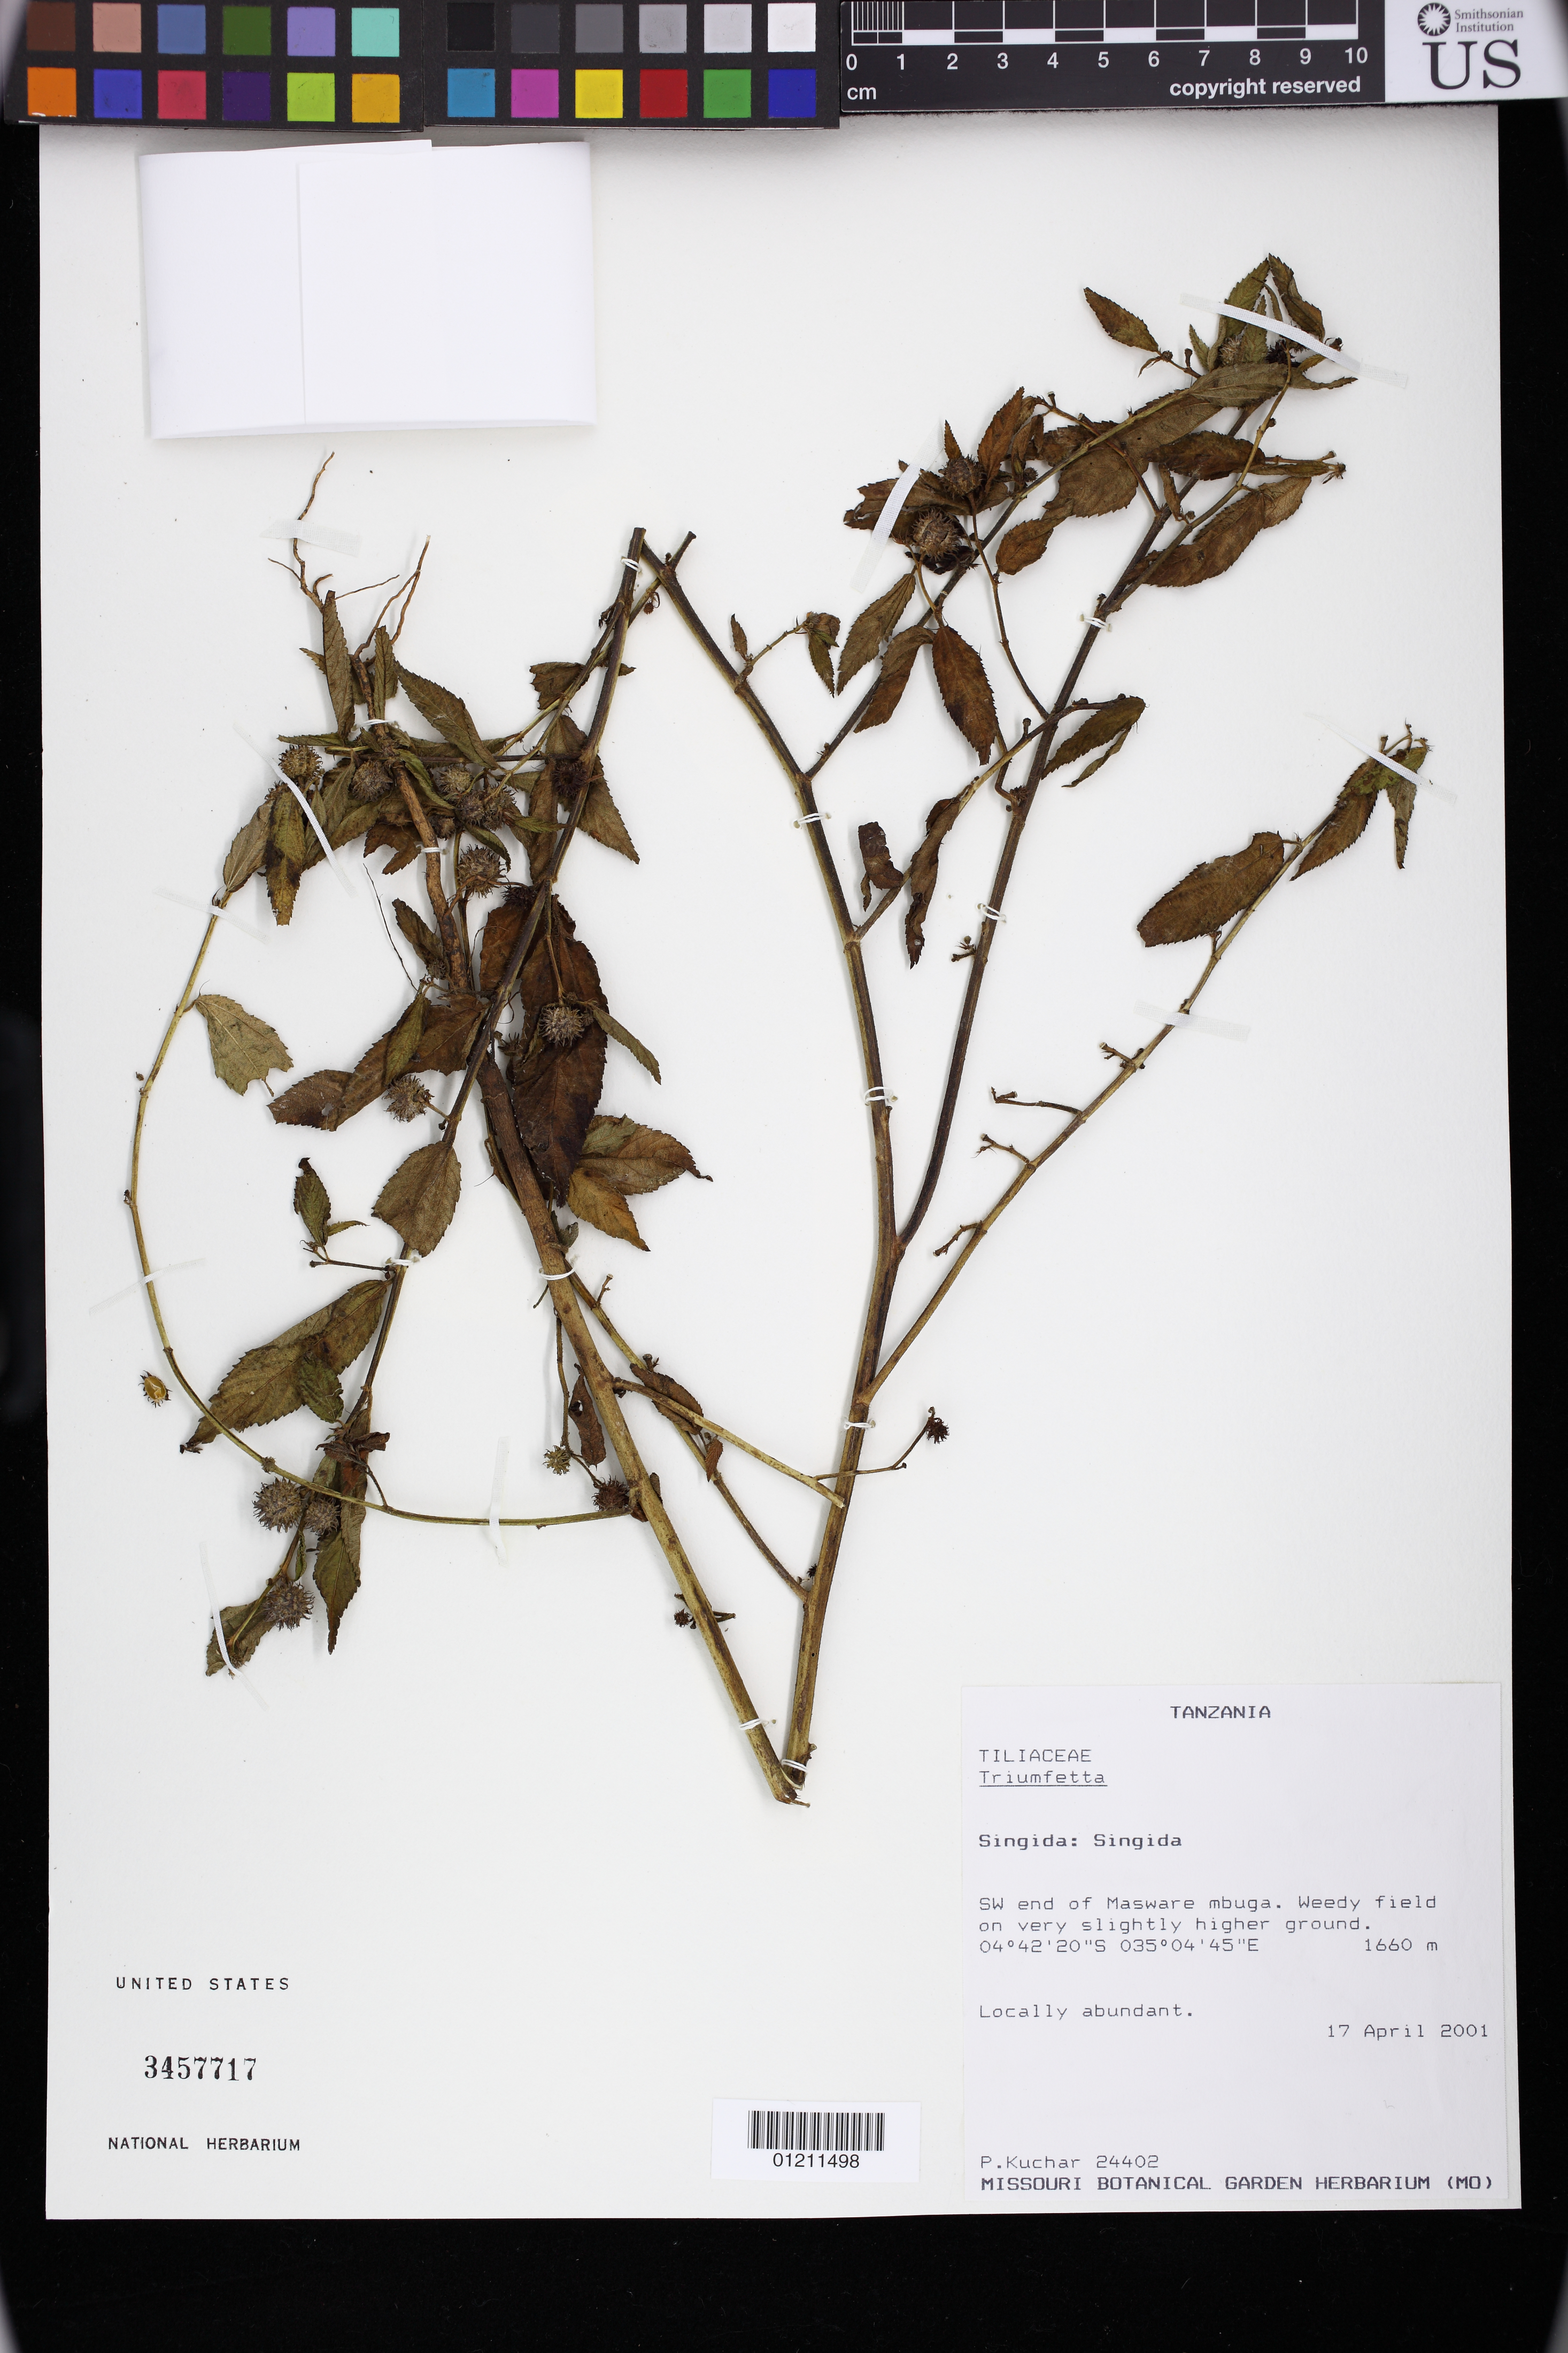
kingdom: Plantae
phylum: Tracheophyta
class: Magnoliopsida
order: Malvales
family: Malvaceae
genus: Triumfetta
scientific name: Triumfetta sp.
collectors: P. Kuchar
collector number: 24402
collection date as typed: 17 Apr 2001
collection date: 2001-04-17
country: Tanzania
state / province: Singida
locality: Singida: Singida. SW end of Masware mbuga. Weedy field on very slightly higher ground.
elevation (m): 1660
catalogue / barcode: US 3457717